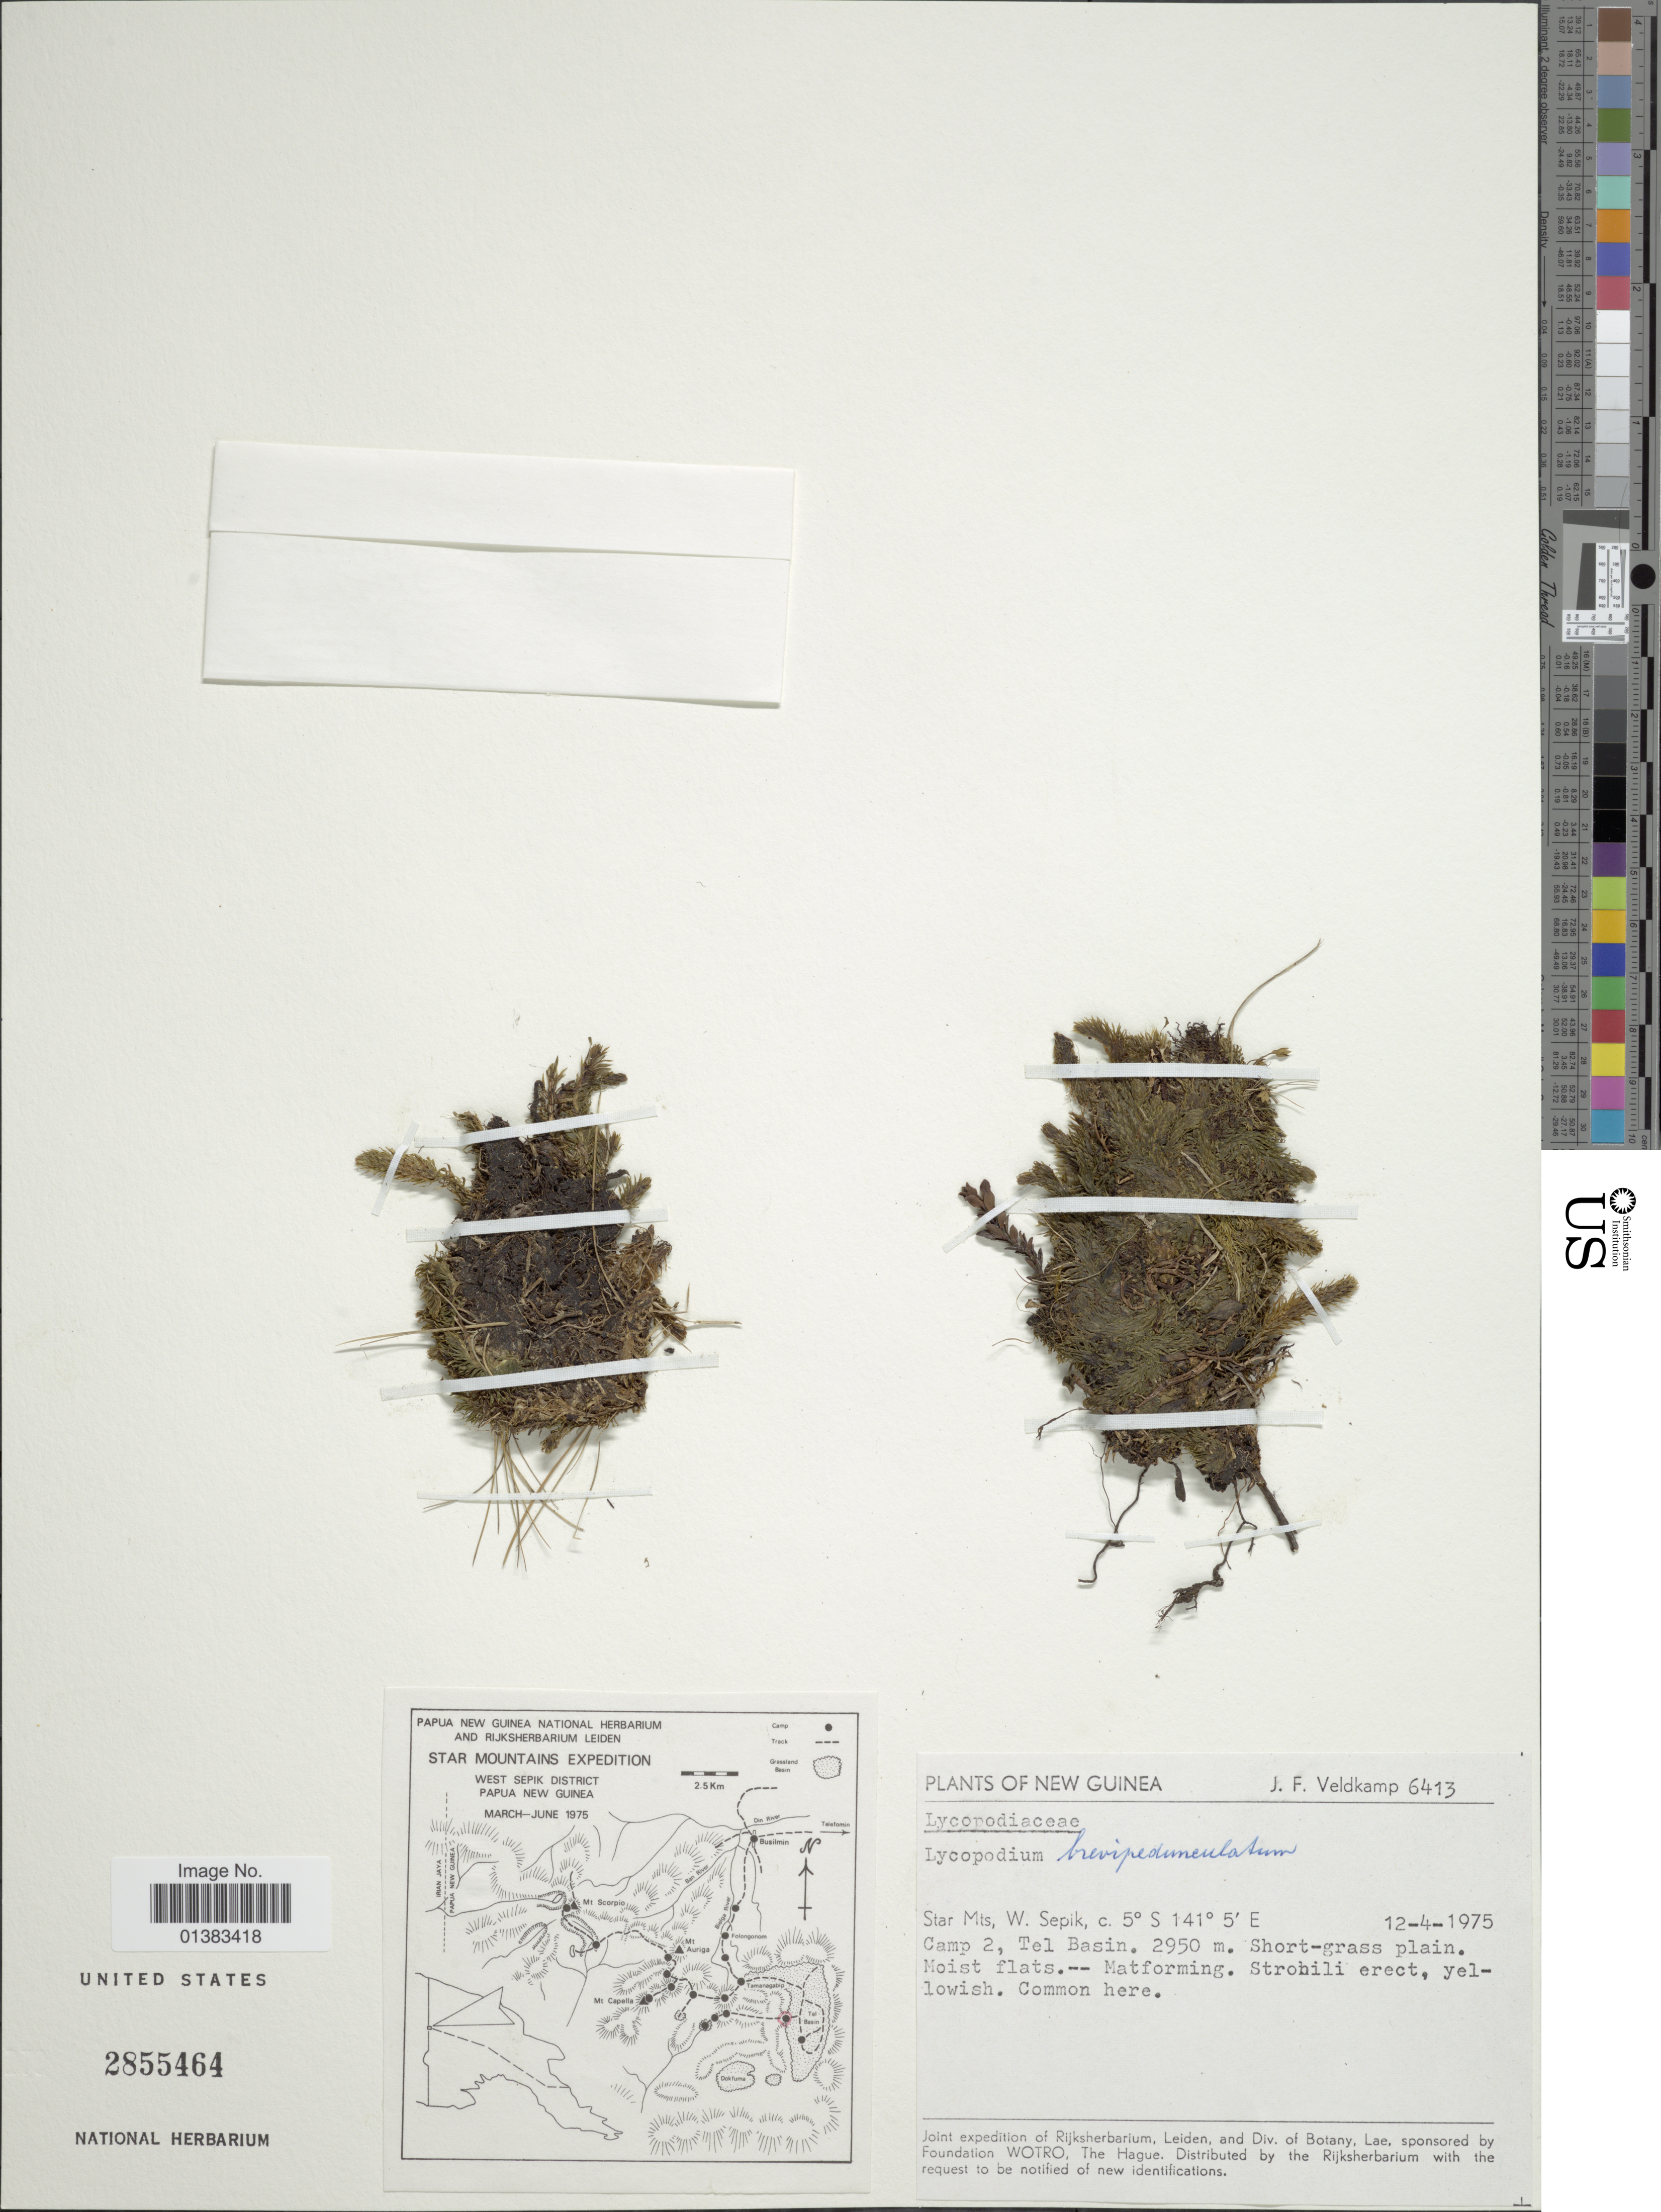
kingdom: Plantae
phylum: Tracheophyta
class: Lycopodiopsida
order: Lycopodiales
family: Lycopodiaceae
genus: Pseudolycopodiella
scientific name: Pseudolycopodiella brevipedunculata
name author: (Herter) Holub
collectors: J. F. Veldkamp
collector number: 6413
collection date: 1975-04-12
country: Papua New Guinea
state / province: Sandaun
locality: Star Mts, W. Sepik. Camp 2, Tel Basin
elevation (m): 2950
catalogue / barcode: US 2855464